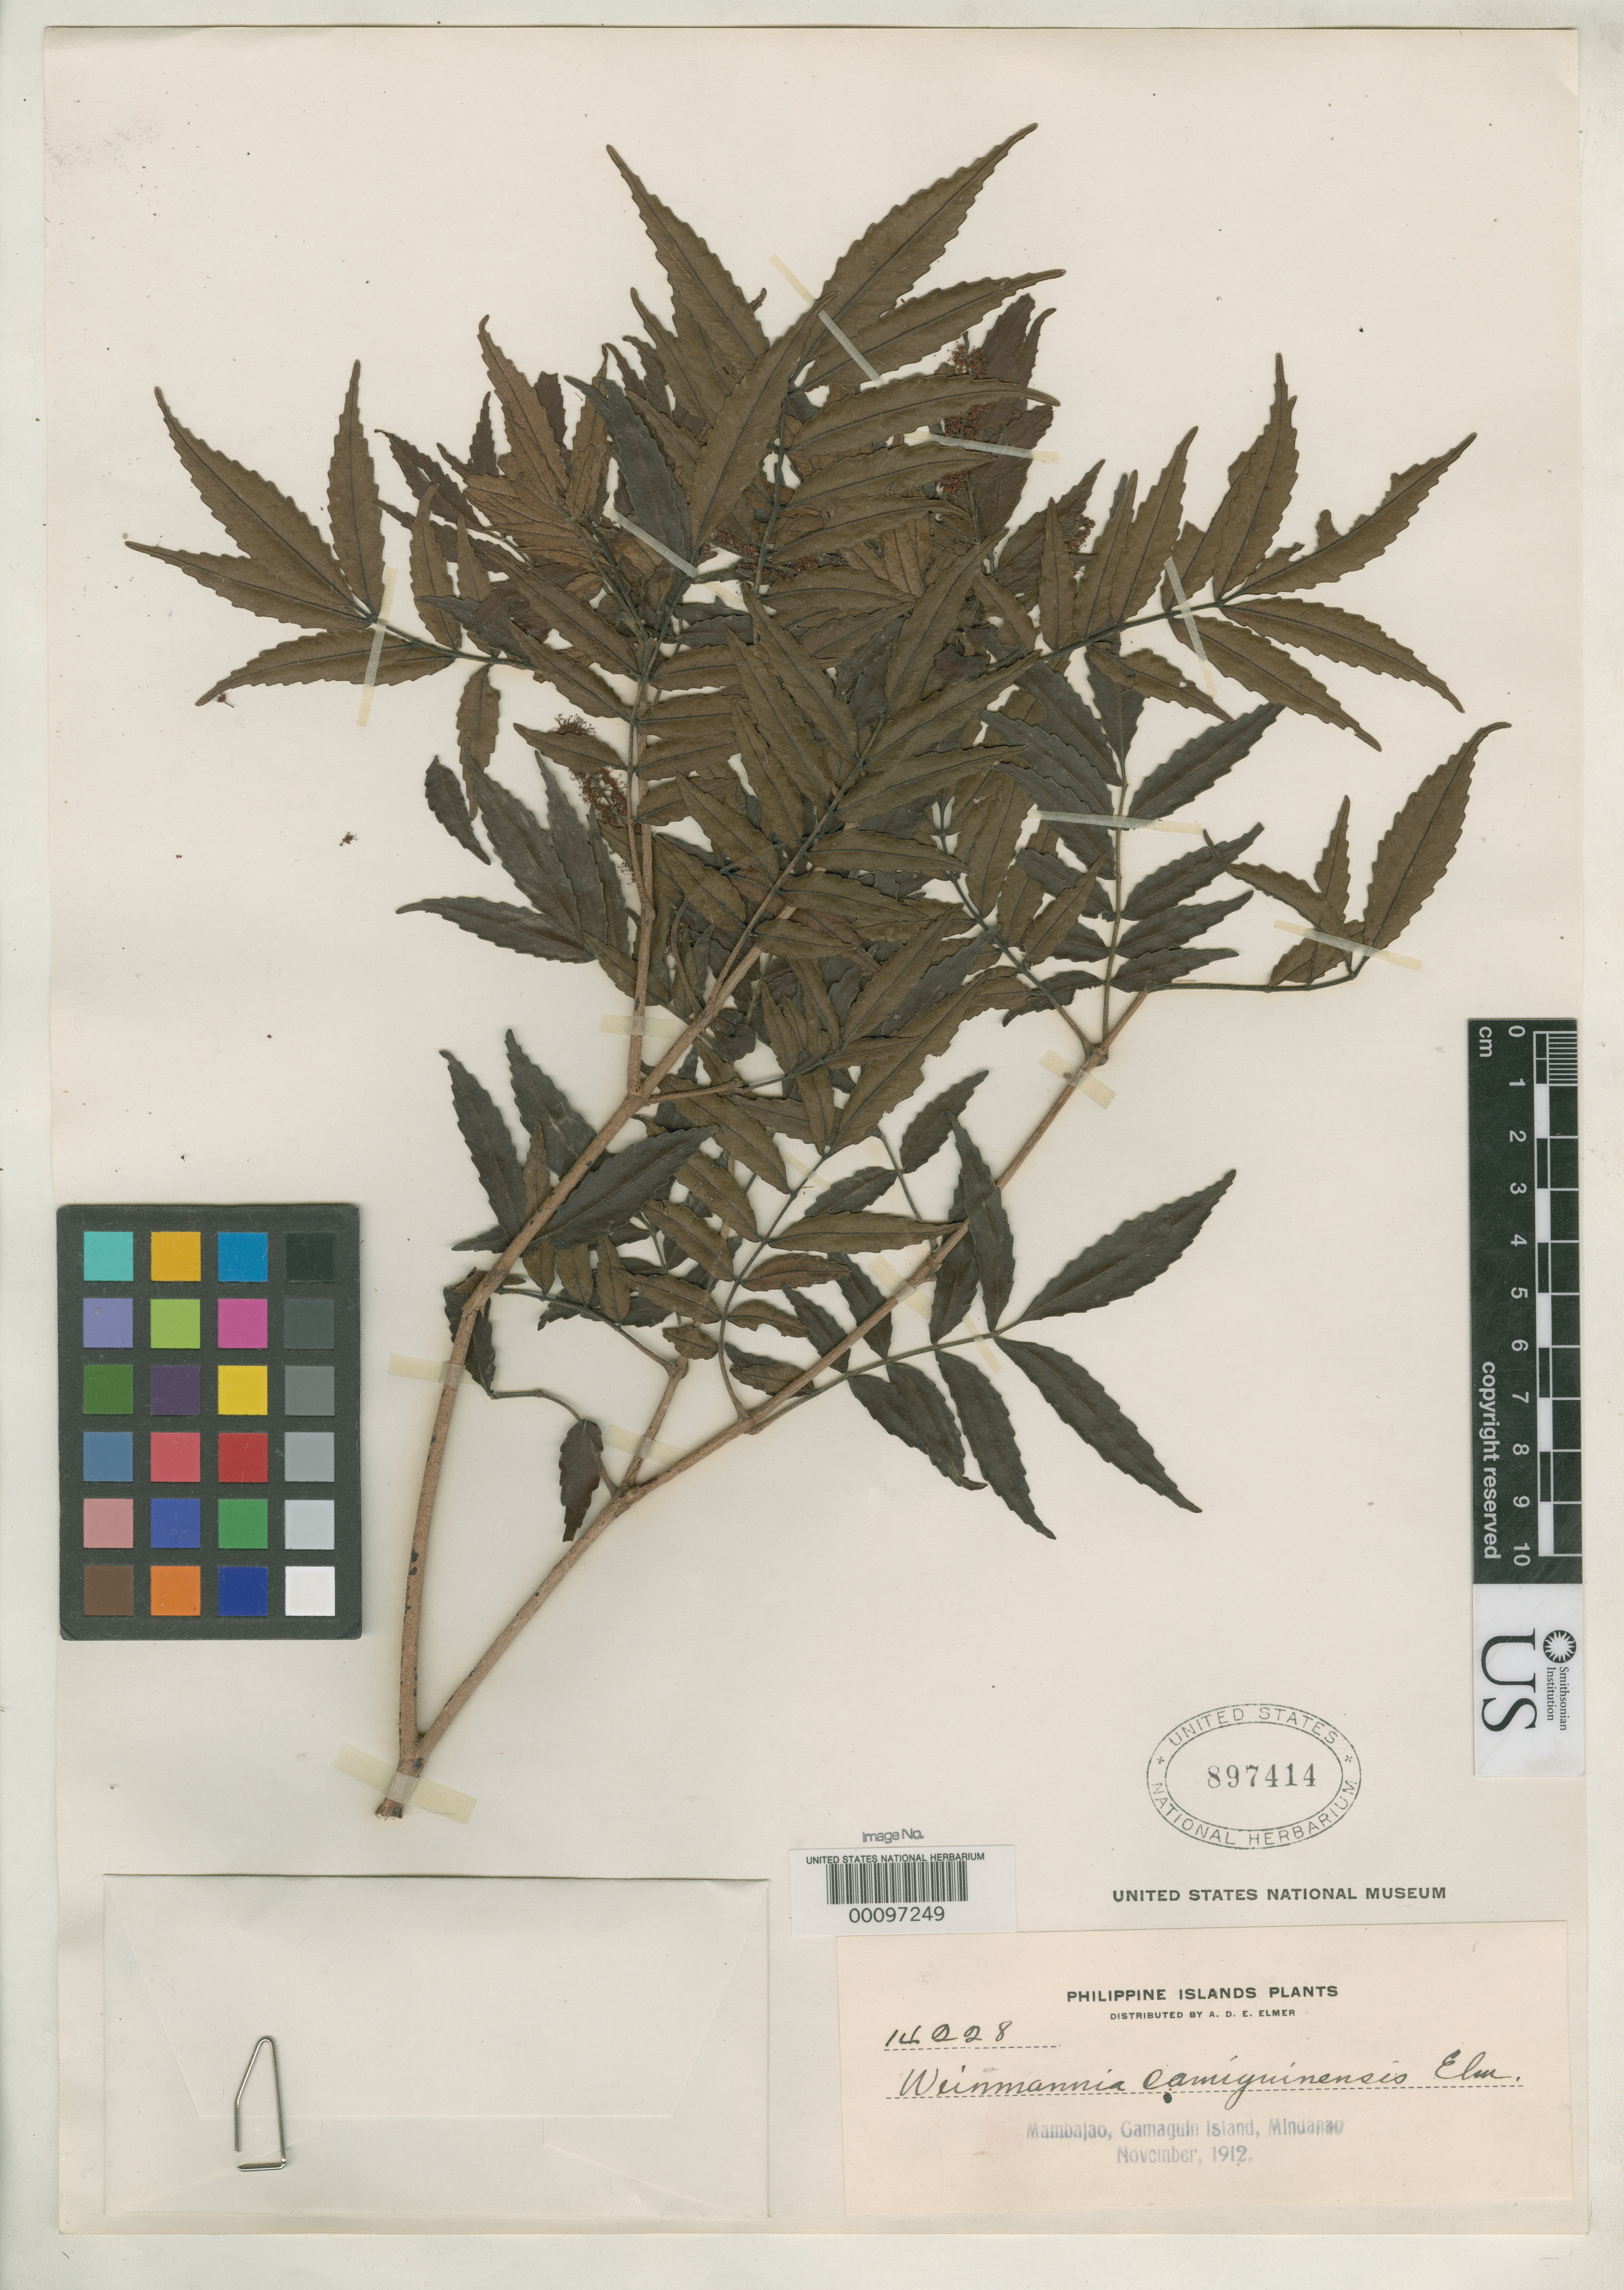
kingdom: Plantae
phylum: Tracheophyta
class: Magnoliopsida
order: Oxalidales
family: Cunoniaceae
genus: Weinmannia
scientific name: Weinmannia camiguinensis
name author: Elmer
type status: Isotype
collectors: A. D. E. Elmer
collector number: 14228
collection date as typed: Nov 1912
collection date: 1912-11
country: Philippines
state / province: Northern Mindanao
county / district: Camiguin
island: Camaguin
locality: Mambajao.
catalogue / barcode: US 897414